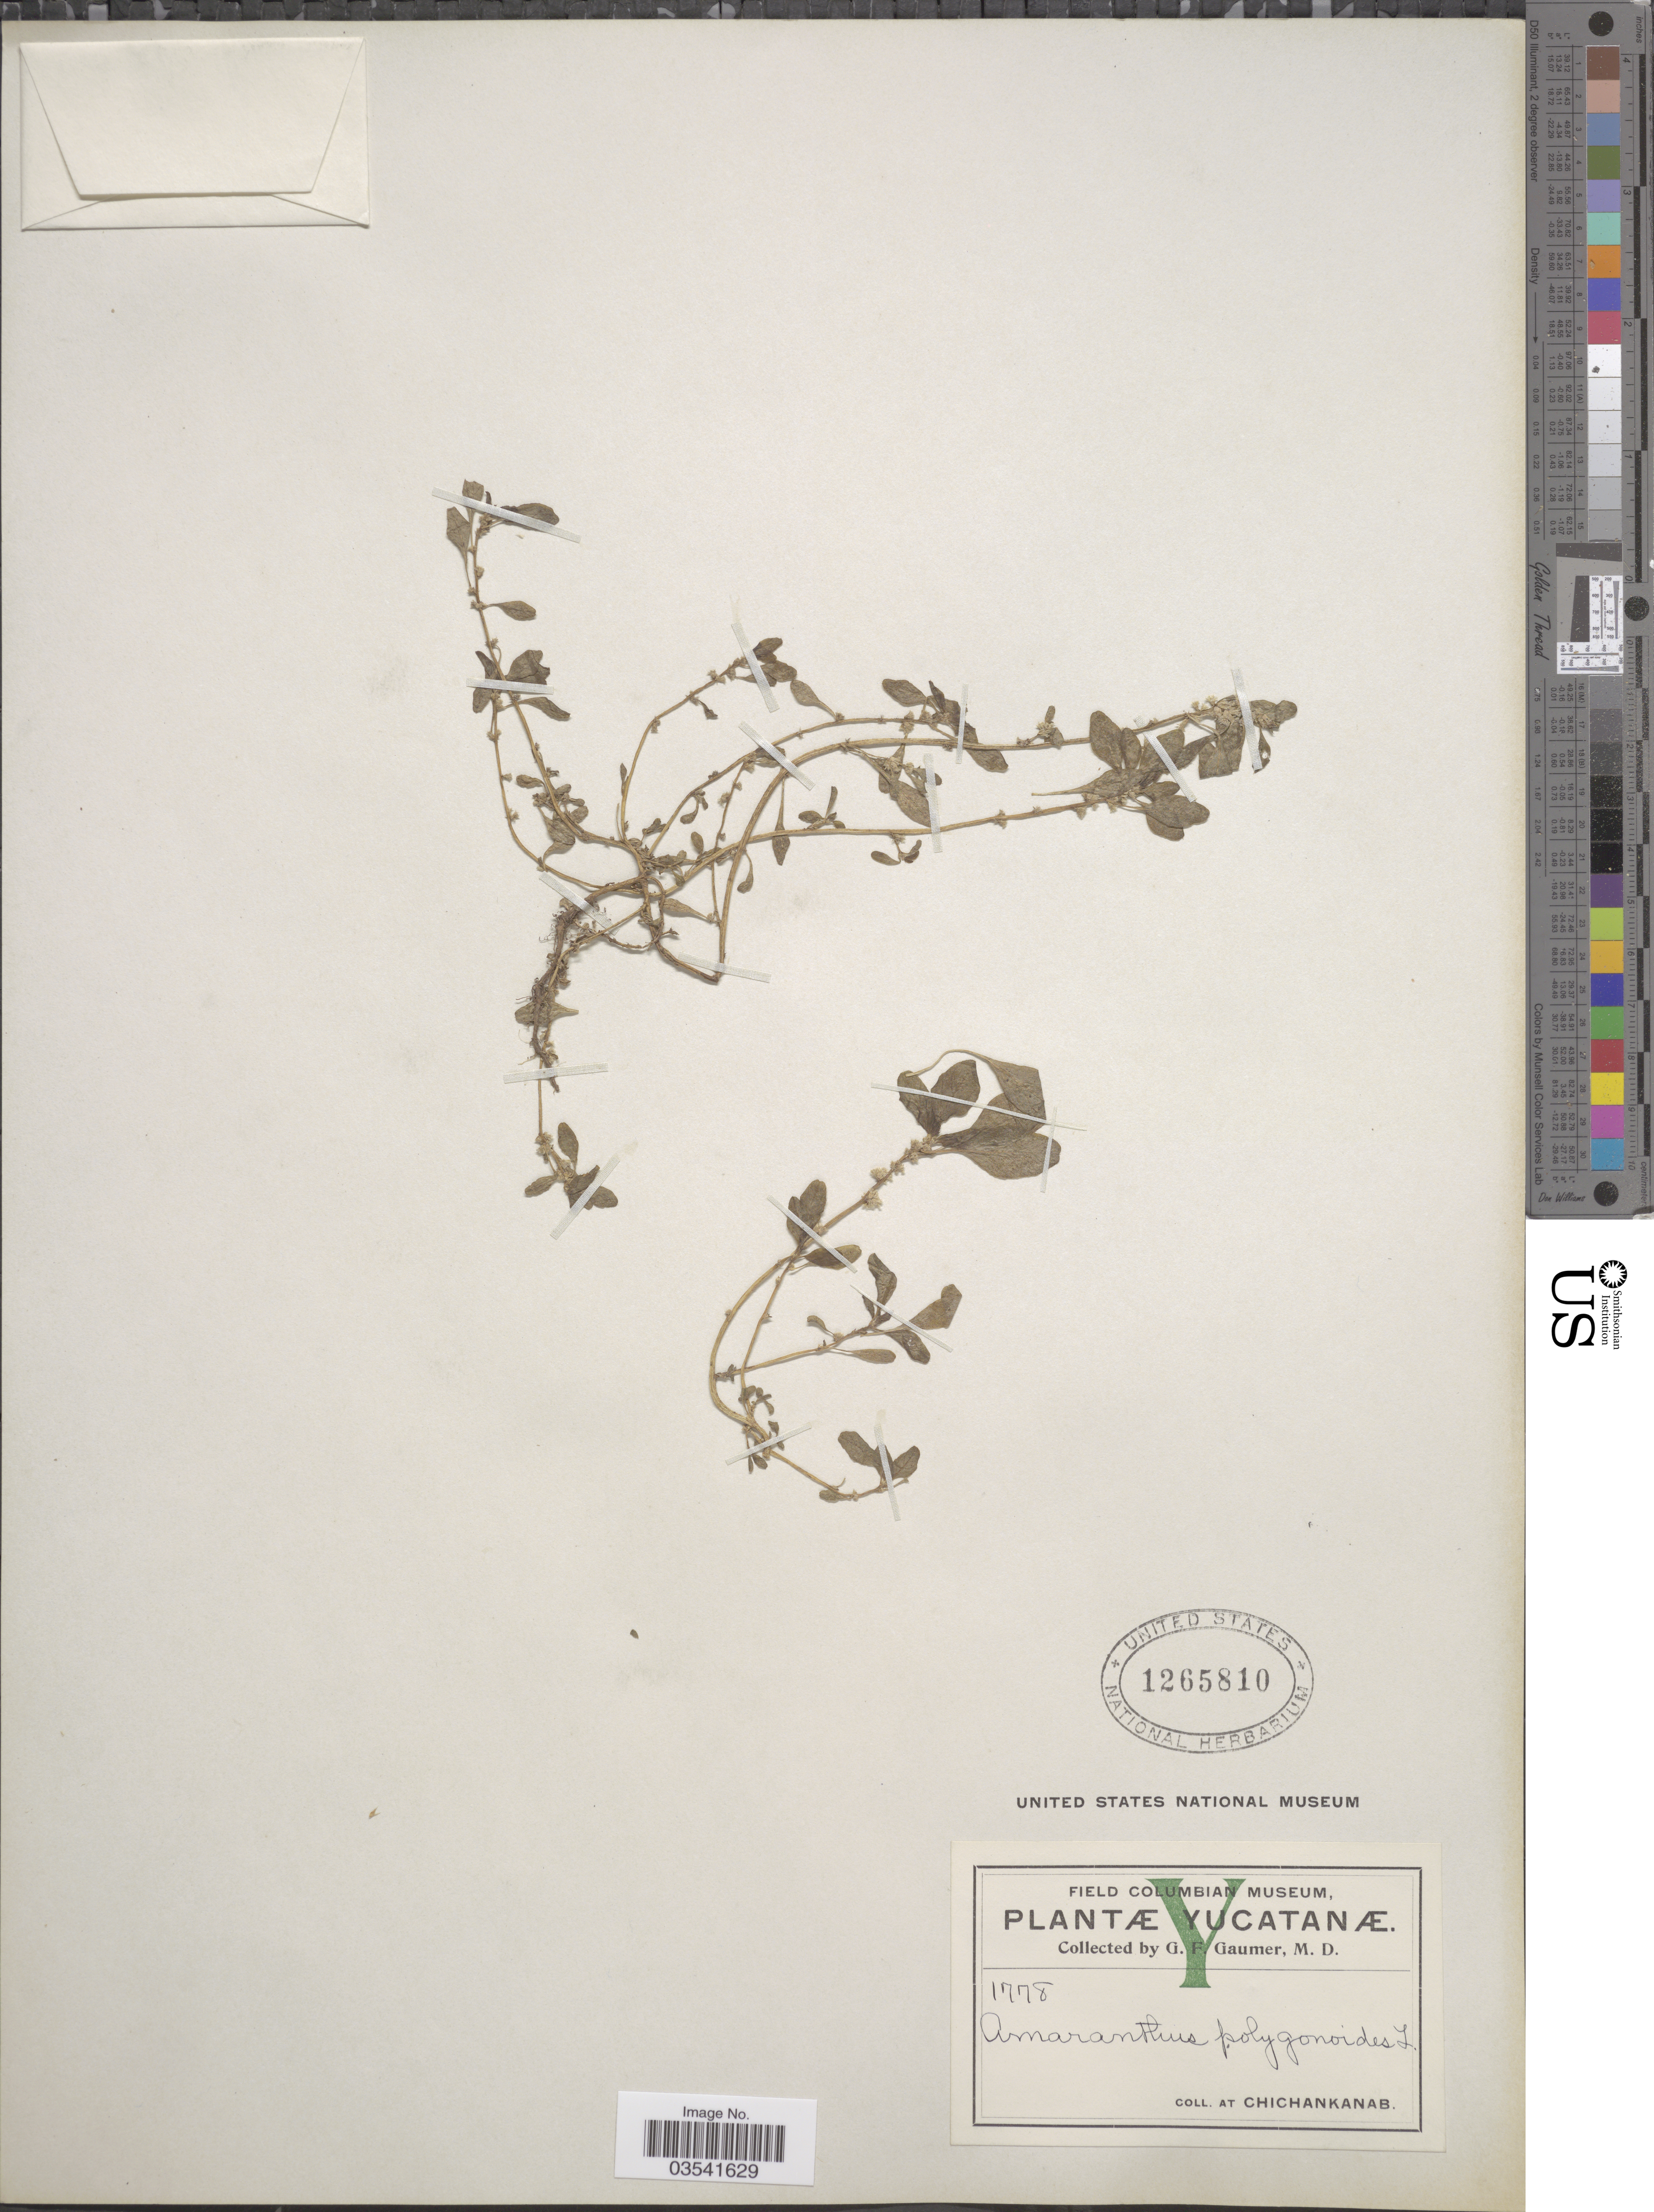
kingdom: Plantae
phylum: Tracheophyta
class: Magnoliopsida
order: Caryophyllales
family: Amaranthaceae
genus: Amaranthus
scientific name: Amaranthus polygonoides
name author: L.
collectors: G. F. Gaumer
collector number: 1778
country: Mexico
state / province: Yucatán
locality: At Chichankanab.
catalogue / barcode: US 1265810